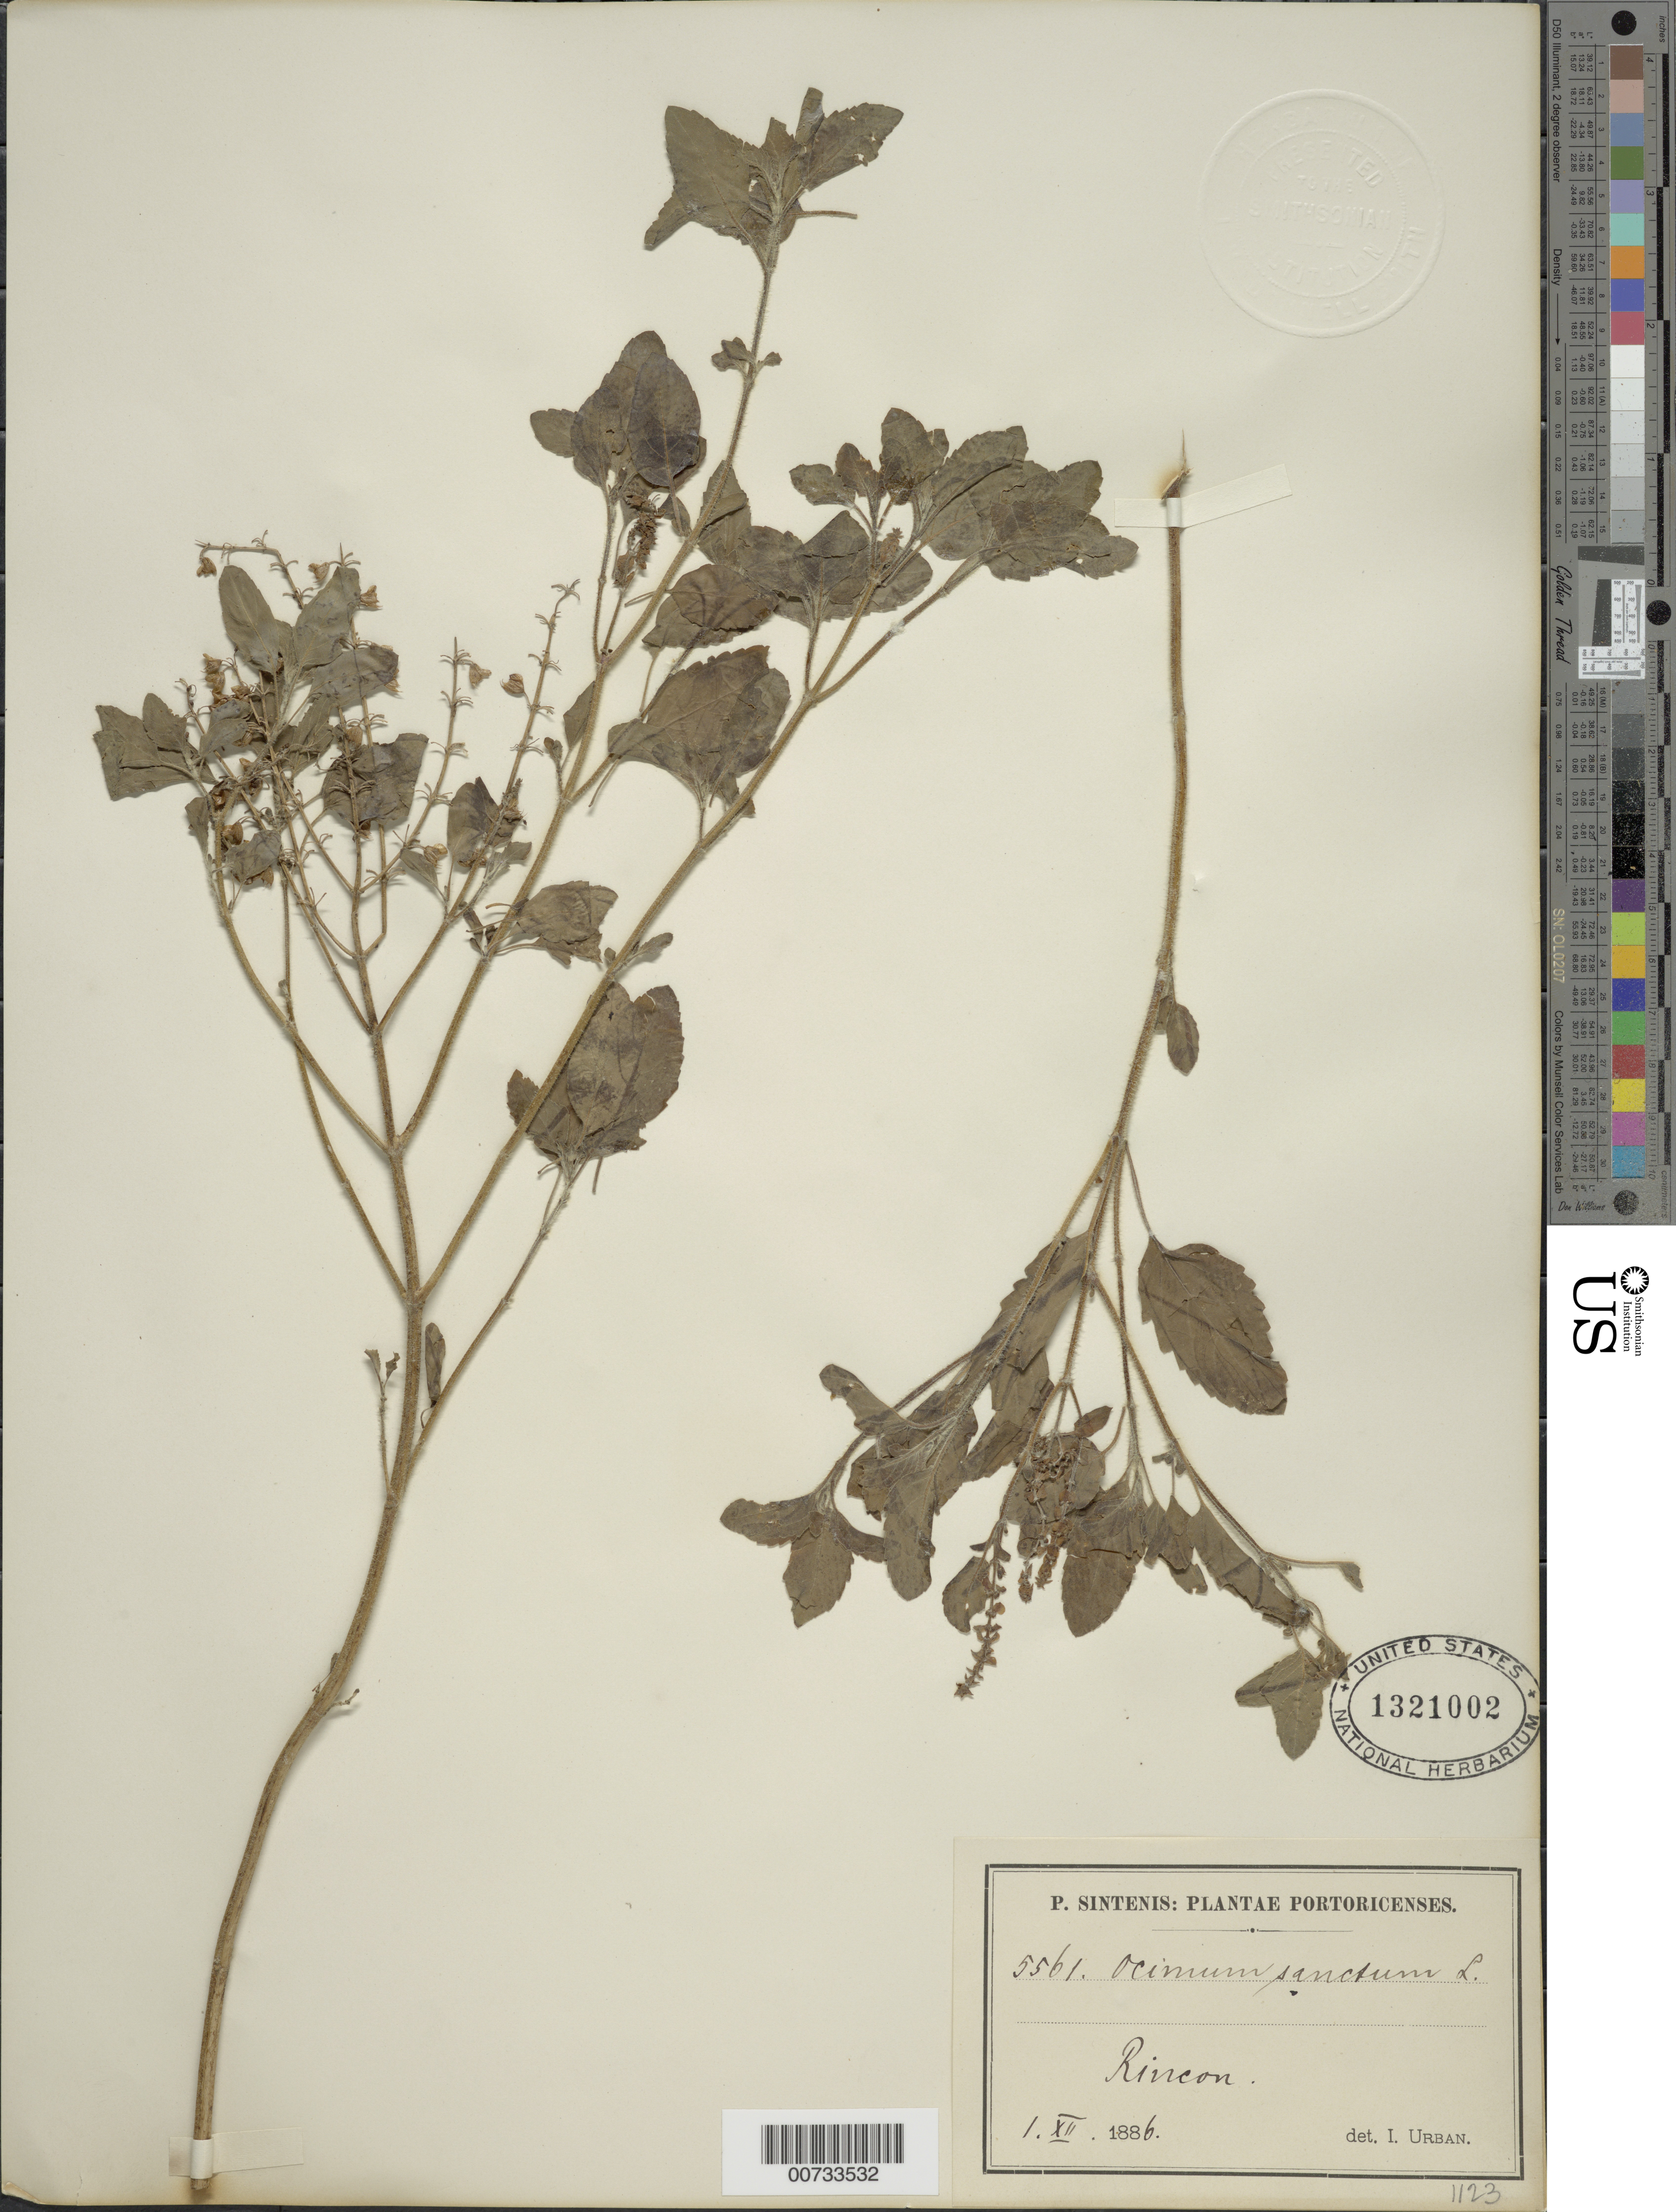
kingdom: Plantae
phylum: Tracheophyta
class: Magnoliopsida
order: Lamiales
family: Lamiaceae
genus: Ocimum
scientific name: Ocimum tenuiflorum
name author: L.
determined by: Urban, Ignatz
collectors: P. Sintenis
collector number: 5561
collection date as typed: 01 Dec 1886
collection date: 1886-12-01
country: Puerto Rico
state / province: Rincón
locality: Rincon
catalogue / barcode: US 1321002